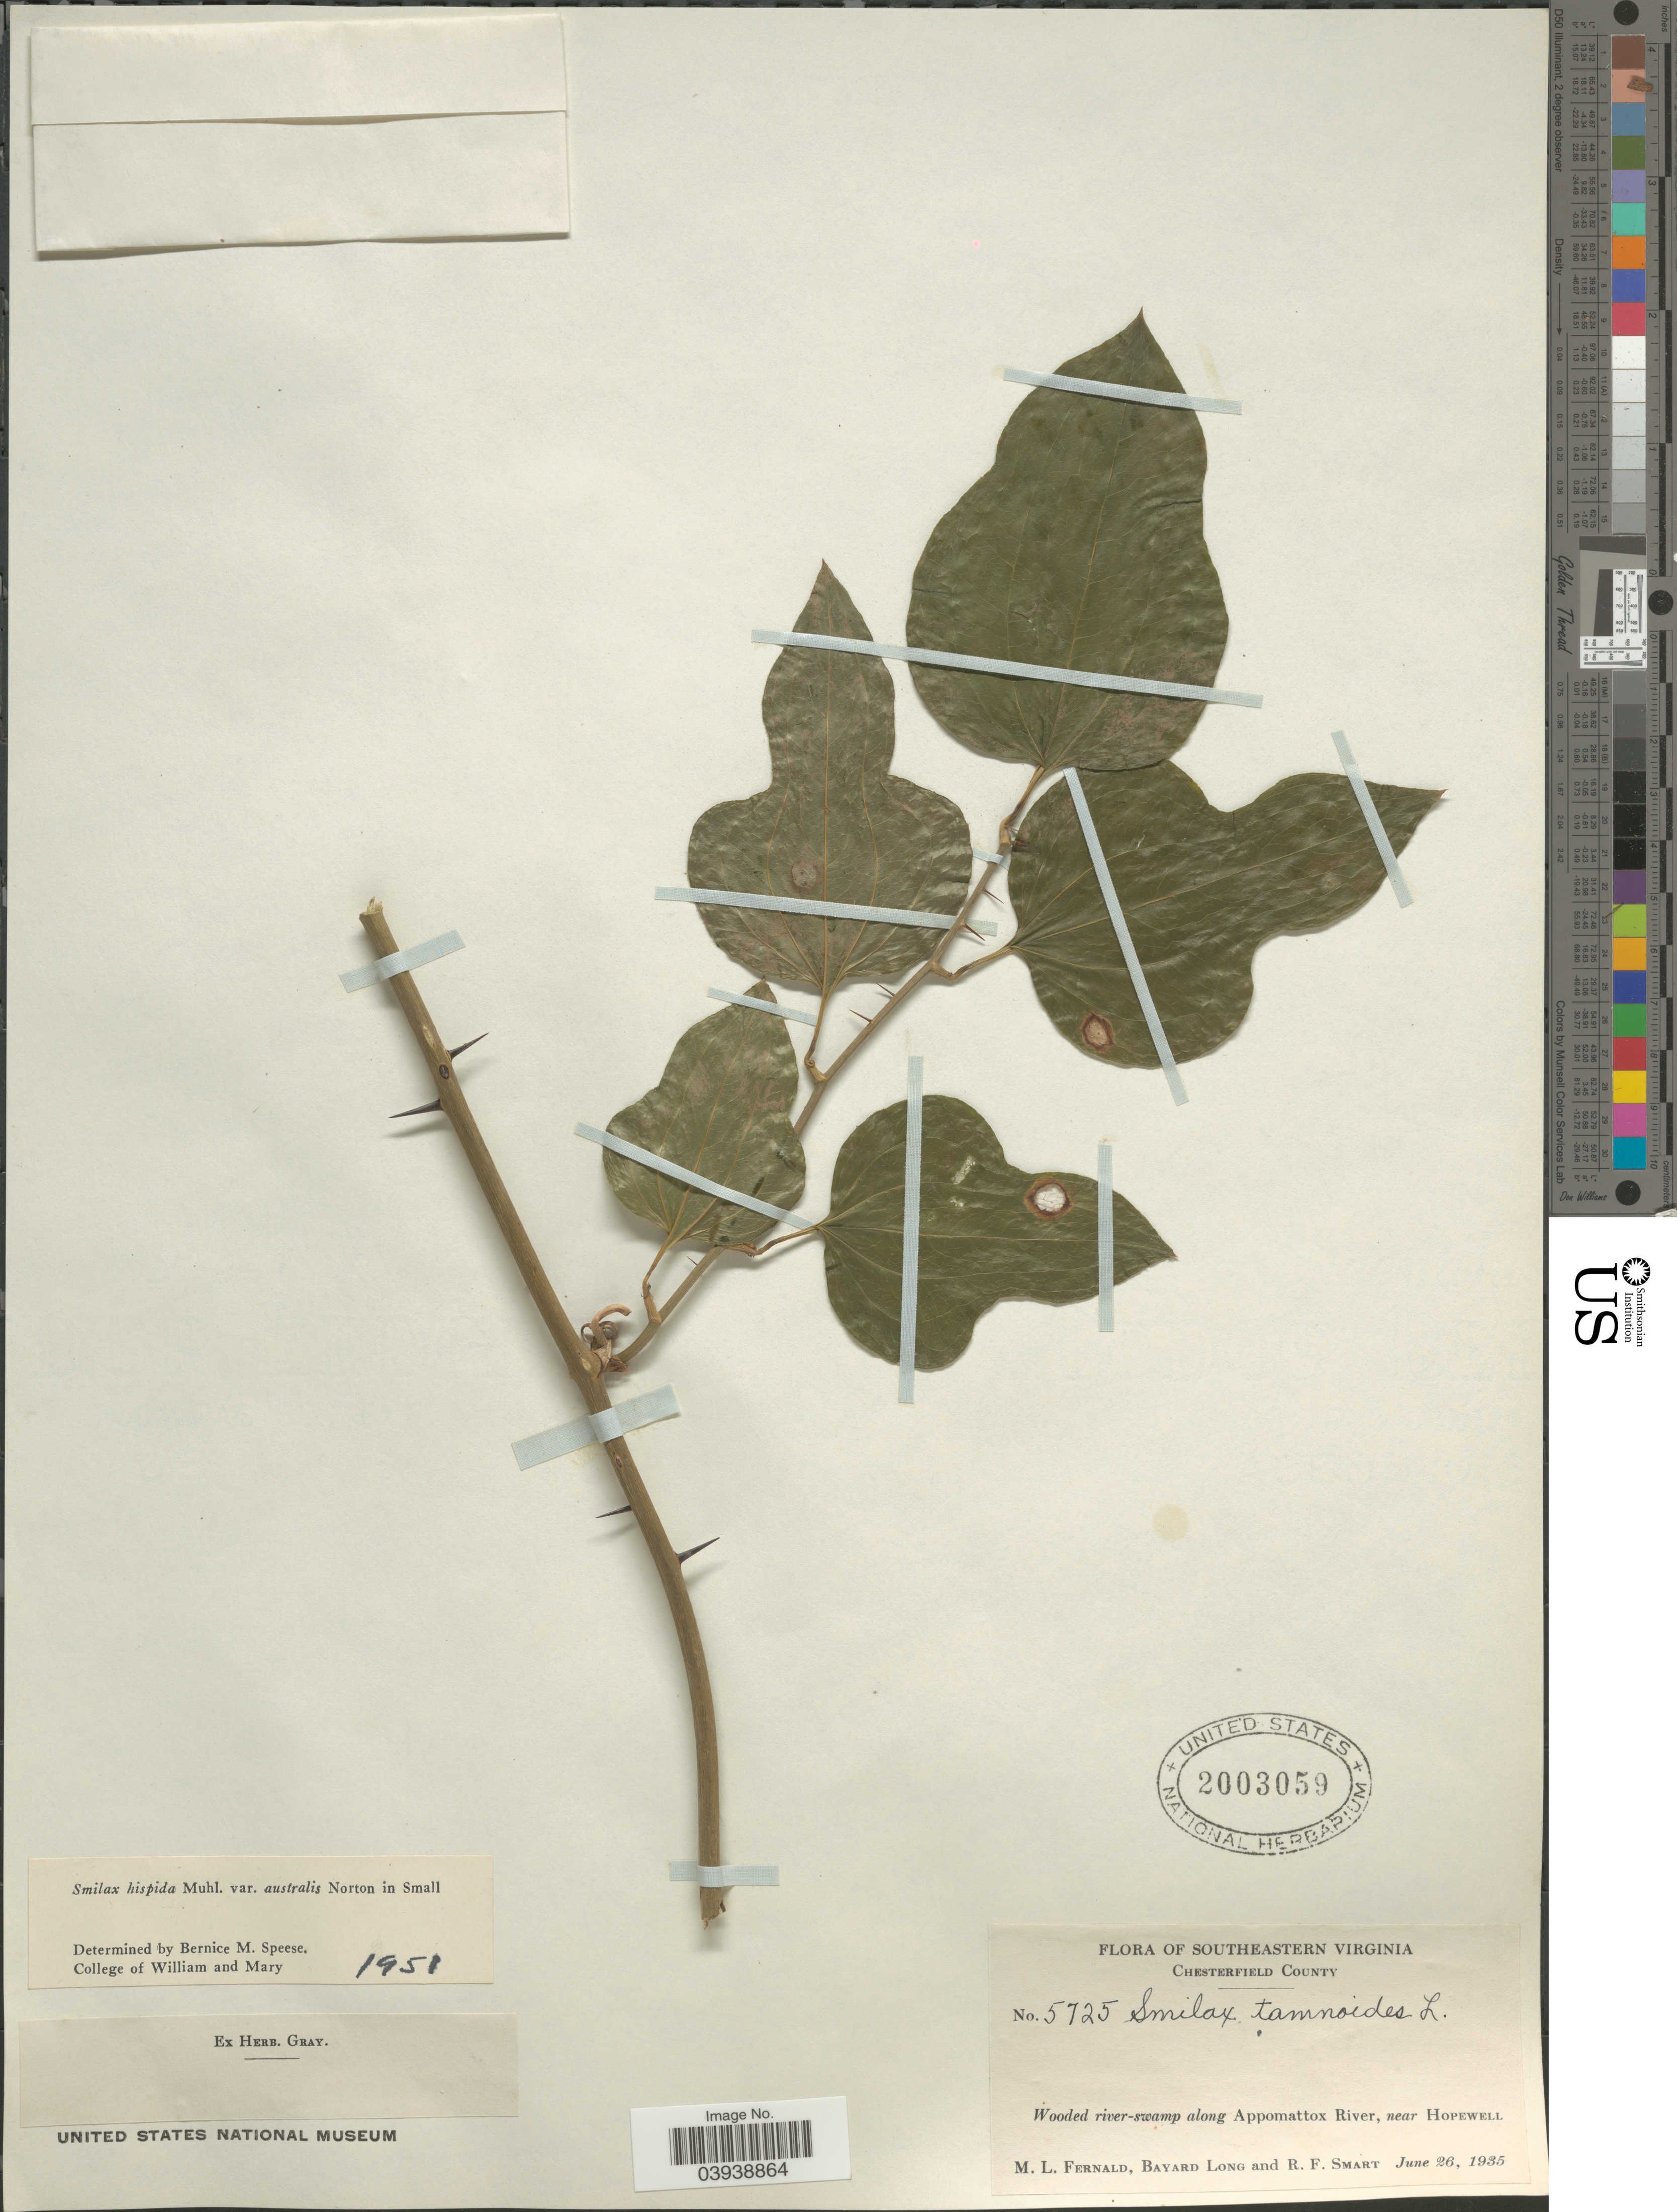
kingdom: Plantae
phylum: Tracheophyta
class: Liliopsida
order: Liliales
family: Smilacaceae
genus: Smilax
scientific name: Smilax hispida var. australis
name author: Small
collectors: M. L. Fernald, B. Long & R. Smart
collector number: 5725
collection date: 1935-06-26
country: United States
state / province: Virginia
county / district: Chesterfield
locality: Southeastern Virginia. Chesterfield County. Wooded river-swamp along Appomattox River, near Hopewell.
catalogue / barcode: US 2003059